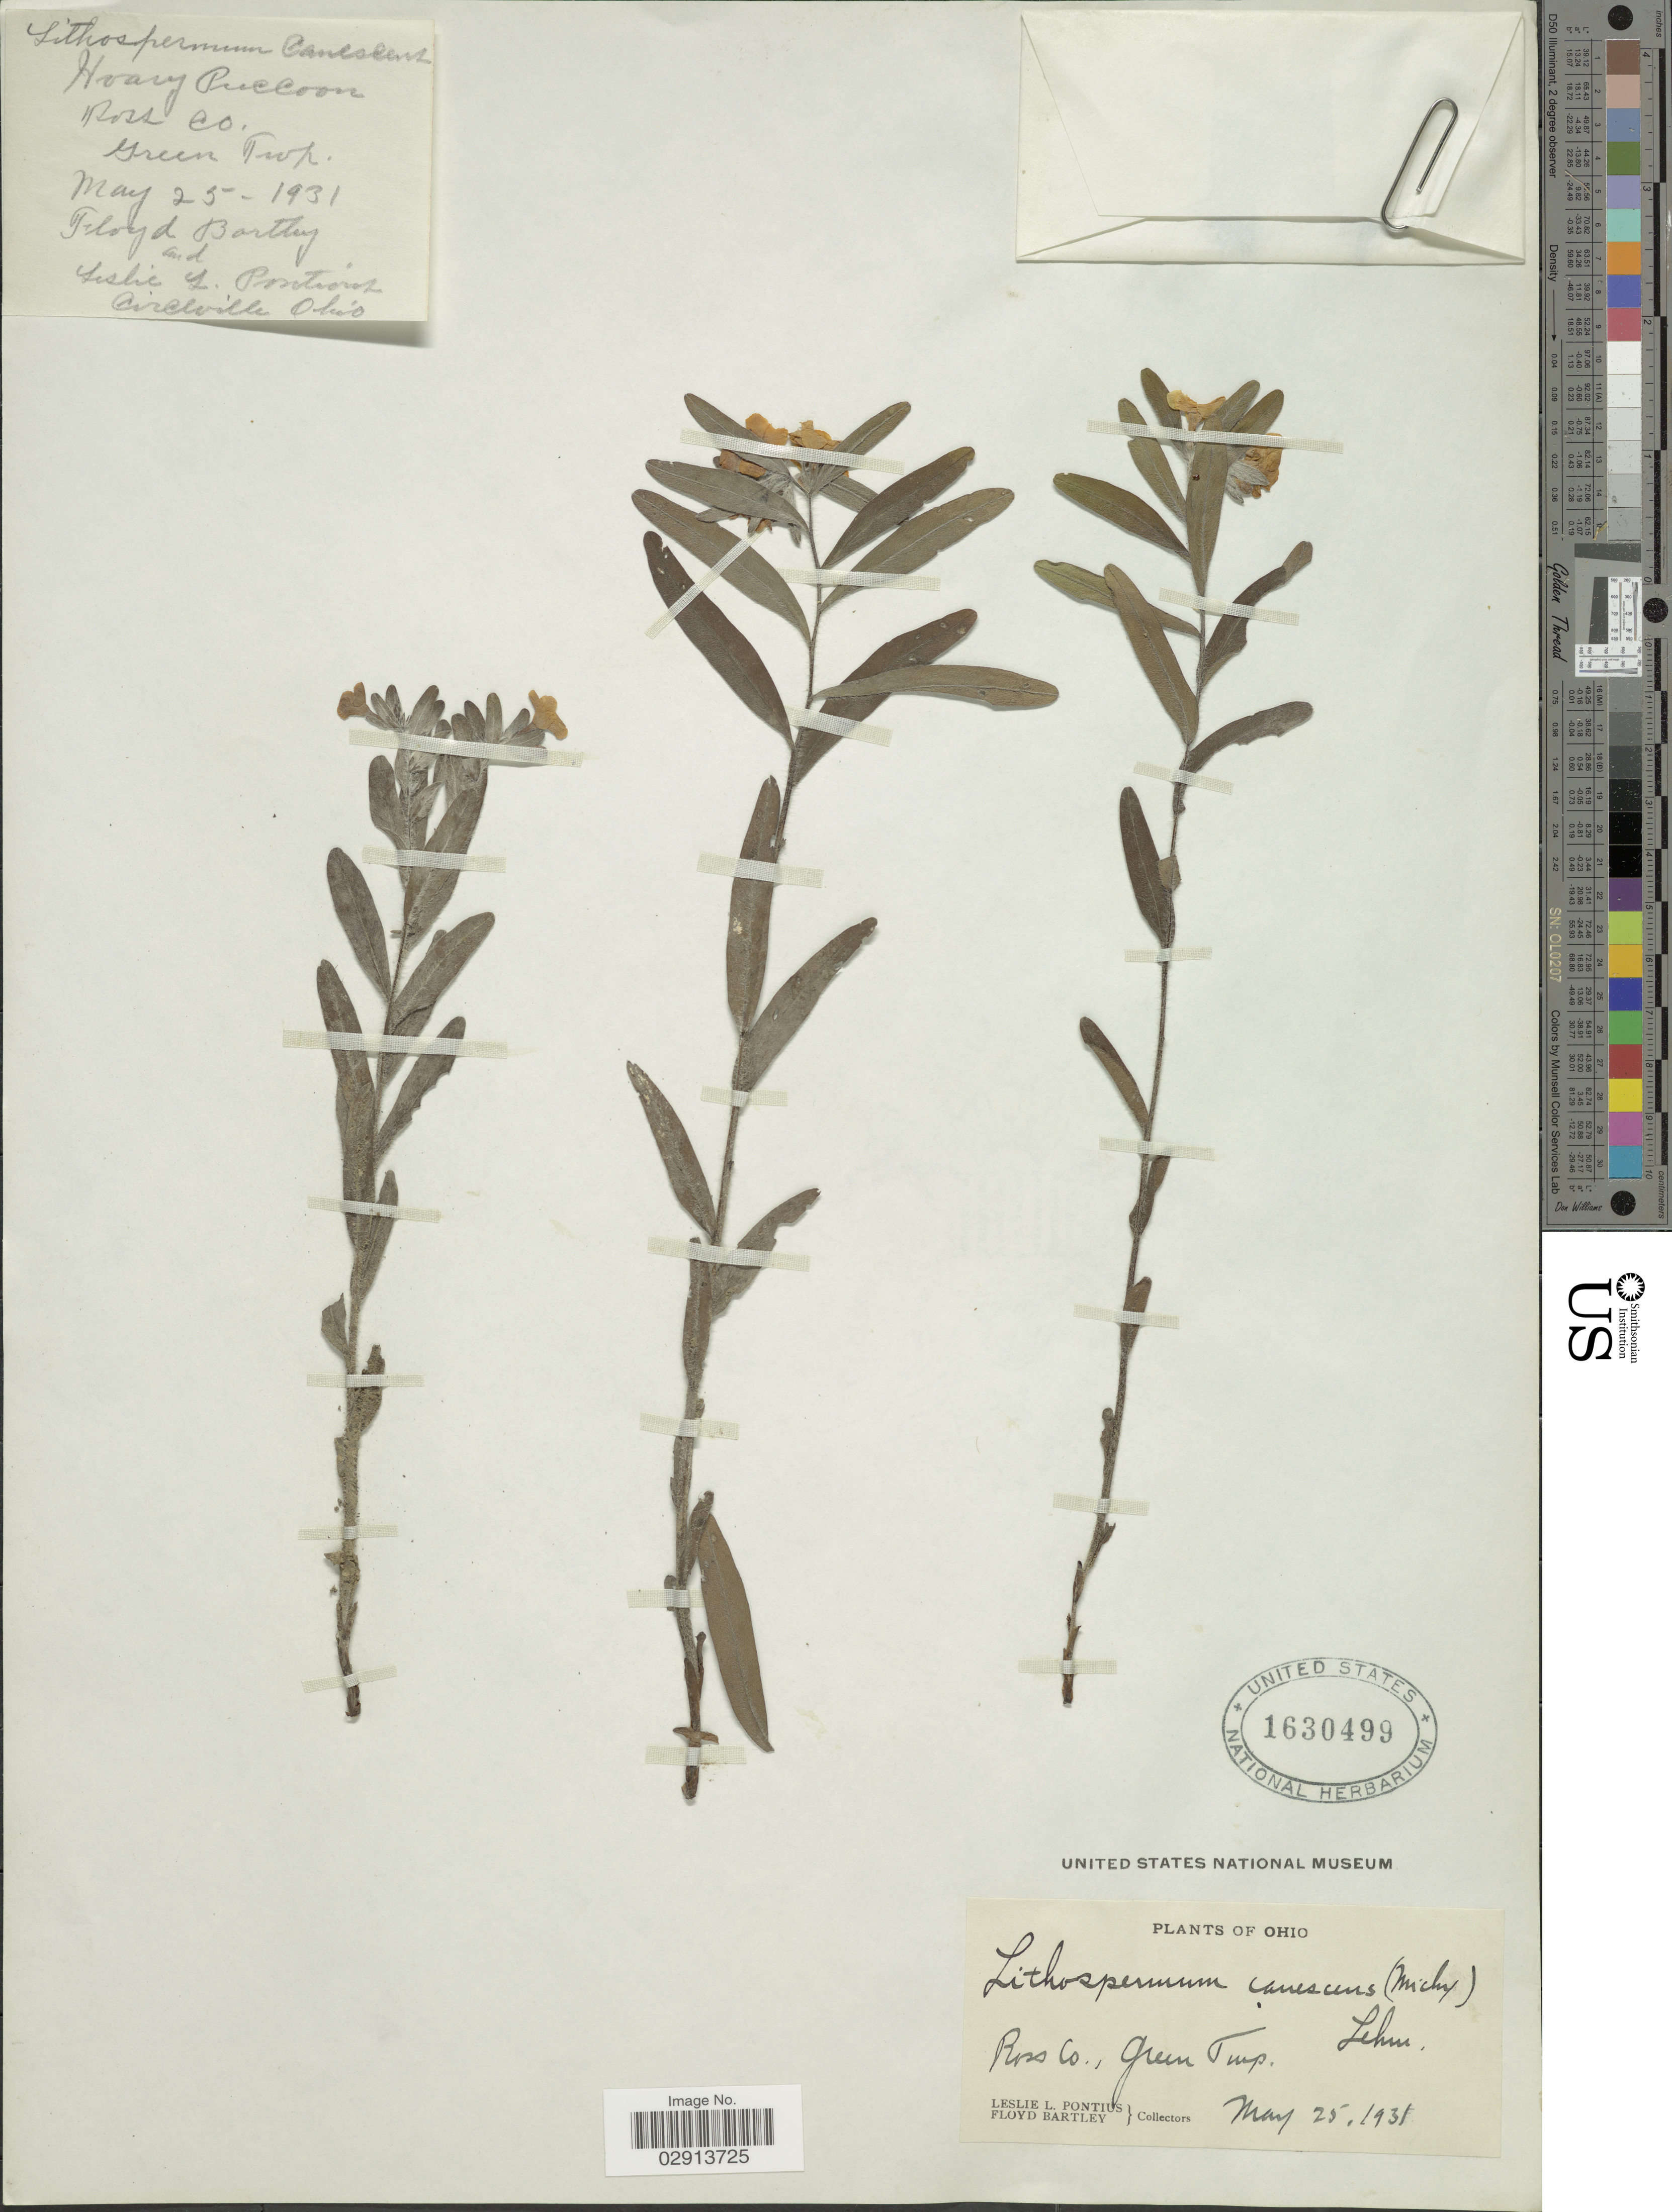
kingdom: Plantae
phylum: Tracheophyta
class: Magnoliopsida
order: Boraginales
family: Boraginaceae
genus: Lithospermum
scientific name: Lithospermum canescens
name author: (Michx.) Lehm.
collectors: L. Pontius & F. Bartley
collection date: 1931-05-25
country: United States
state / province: Ohio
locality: Ross Co., Green Twp.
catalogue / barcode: US 1630499